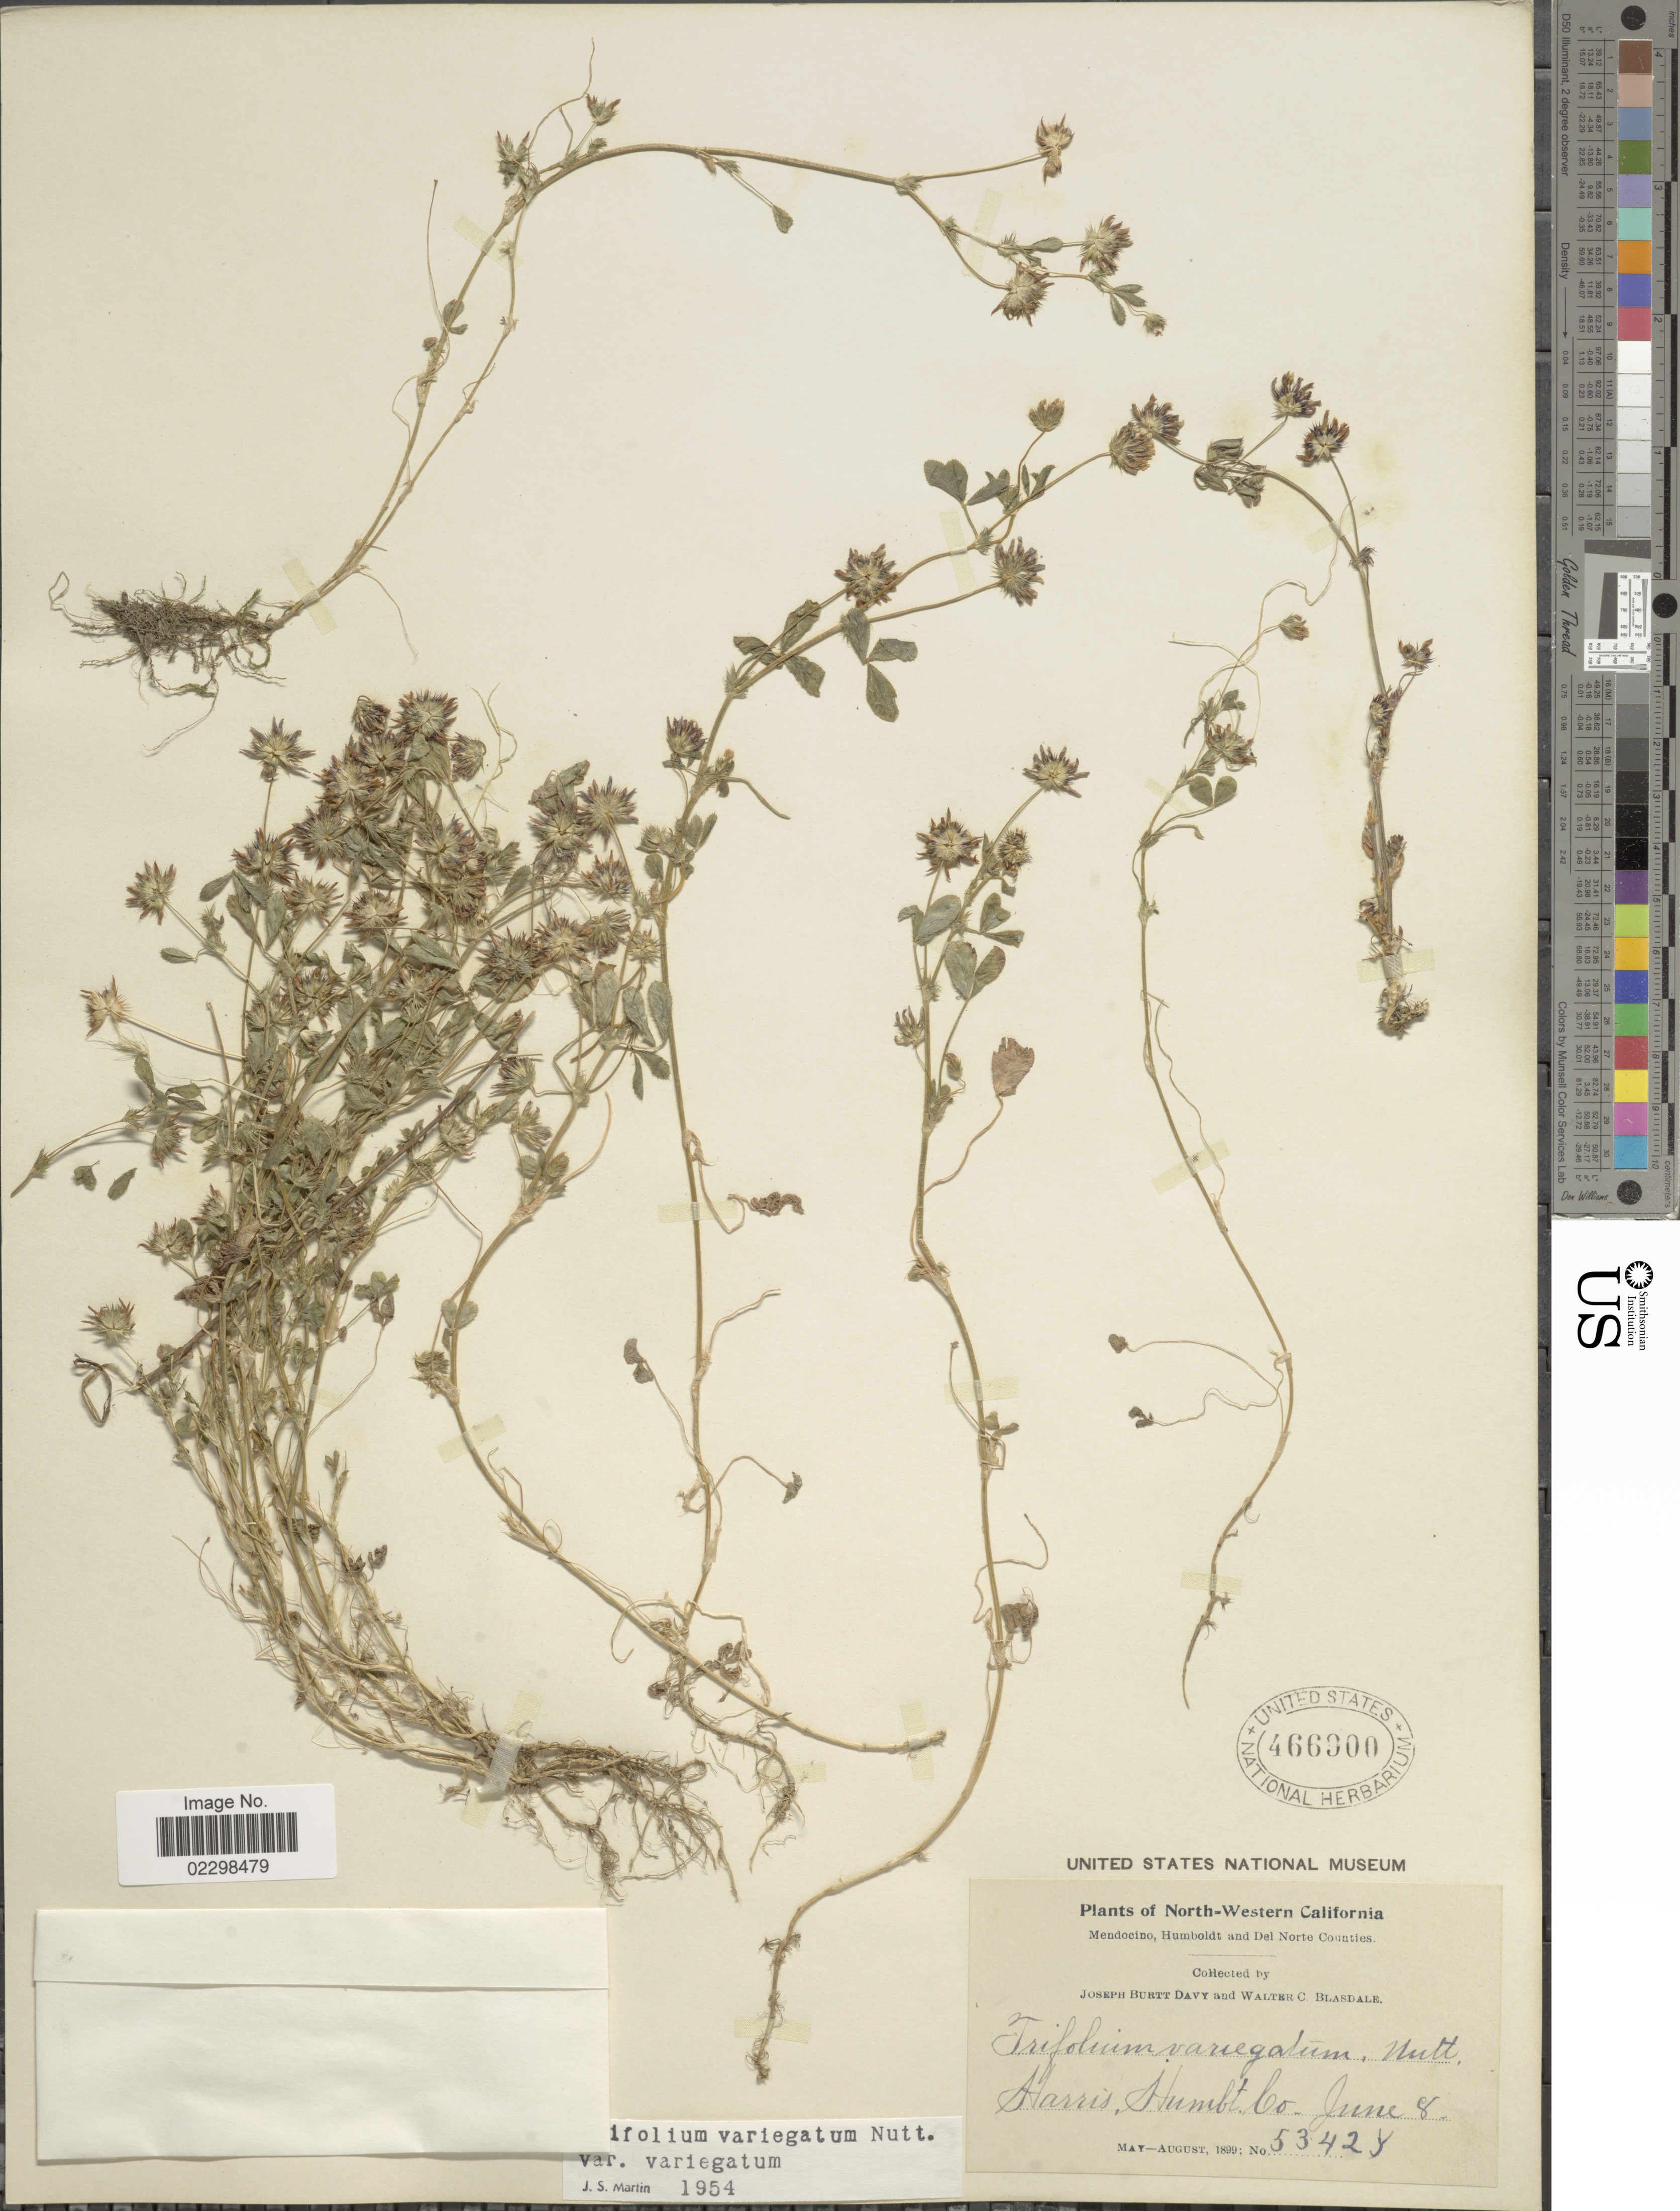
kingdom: Plantae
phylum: Tracheophyta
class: Magnoliopsida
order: Fabales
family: Fabaceae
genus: Trifolium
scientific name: Trifolium variegatum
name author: Nutt.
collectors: J. Burtt Davy & W. Blasdale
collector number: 5342Y*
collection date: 1899-06-08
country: United States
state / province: California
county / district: Mendocino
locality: North-Western California, Mendocino, Humboldt and Del Norte Counties, Harris, Humbt. Co.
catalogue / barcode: US 466900